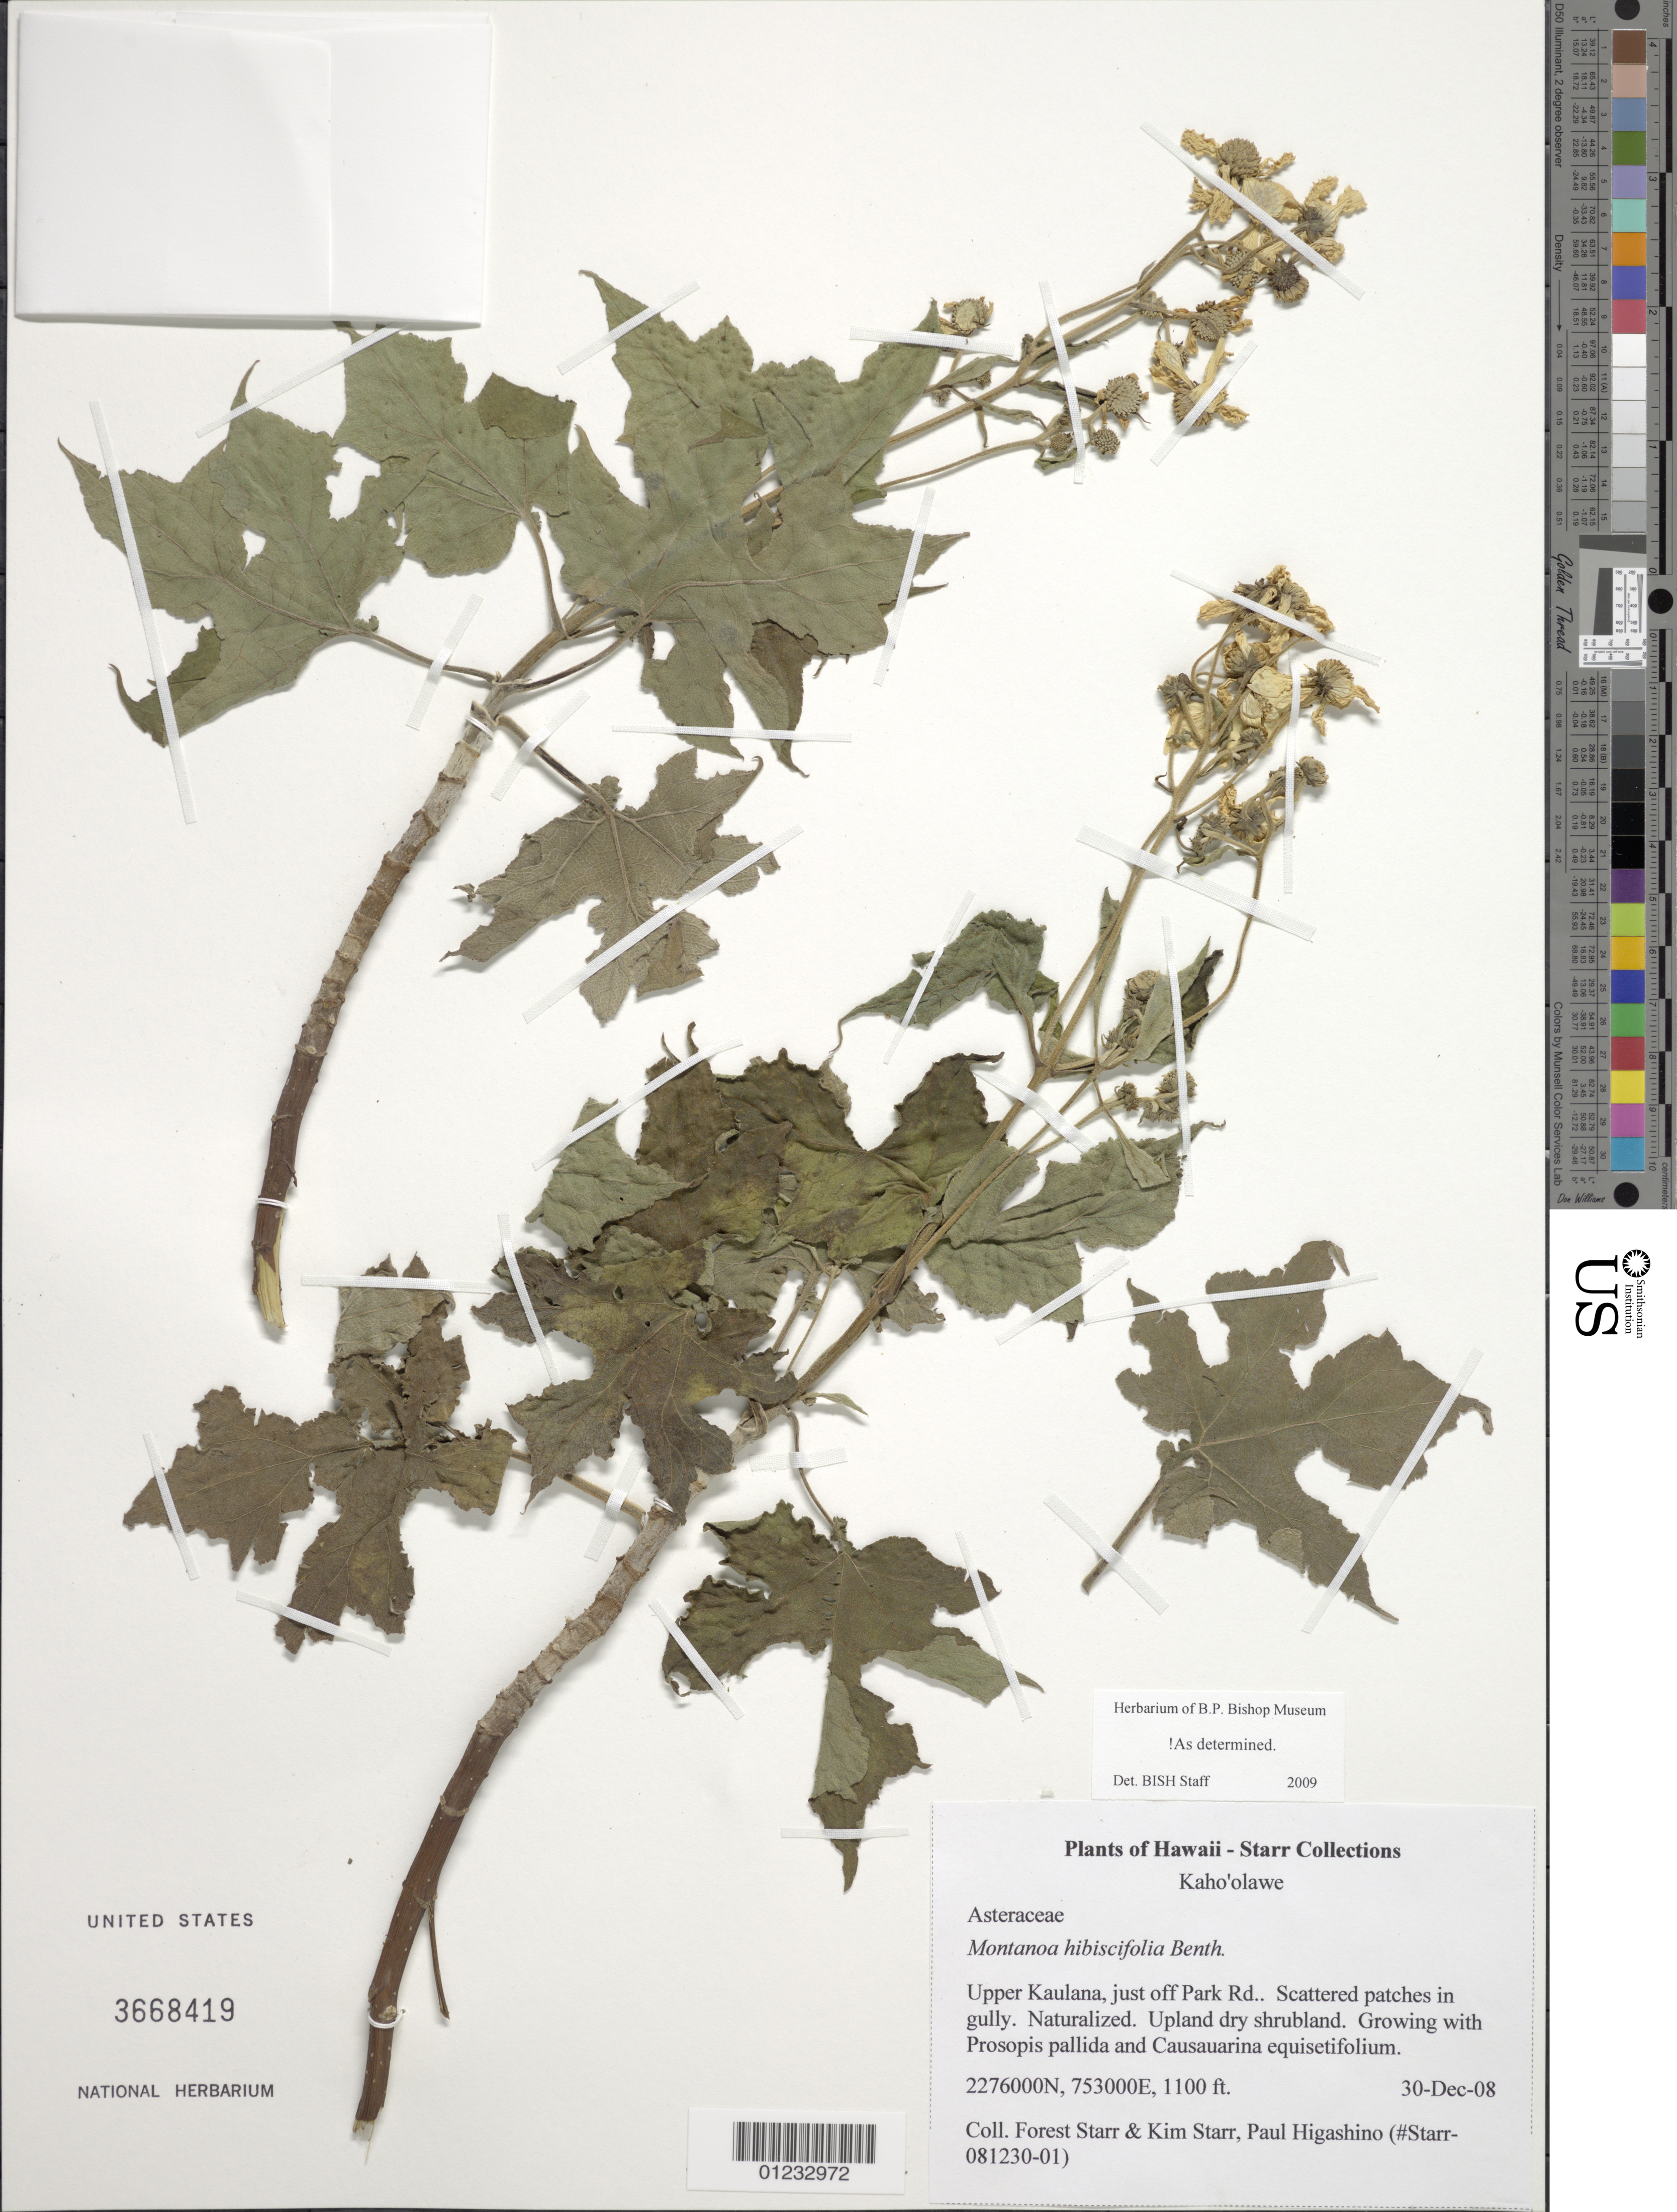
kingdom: Plantae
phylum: Tracheophyta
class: Magnoliopsida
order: Asterales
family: Asteraceae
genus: Montanoa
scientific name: Montanoa hibiscifolia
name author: Benth.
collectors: F. Starr, K. Starr & P. Higashino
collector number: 081230-01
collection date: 2008-12-30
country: United States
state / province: Hawaii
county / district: Maui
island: Kaho'olawe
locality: Upper Kaulana, just off Park Rd.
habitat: Upland dry shrubland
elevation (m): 335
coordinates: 2276000 N, 753000 E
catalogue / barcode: US 3668419